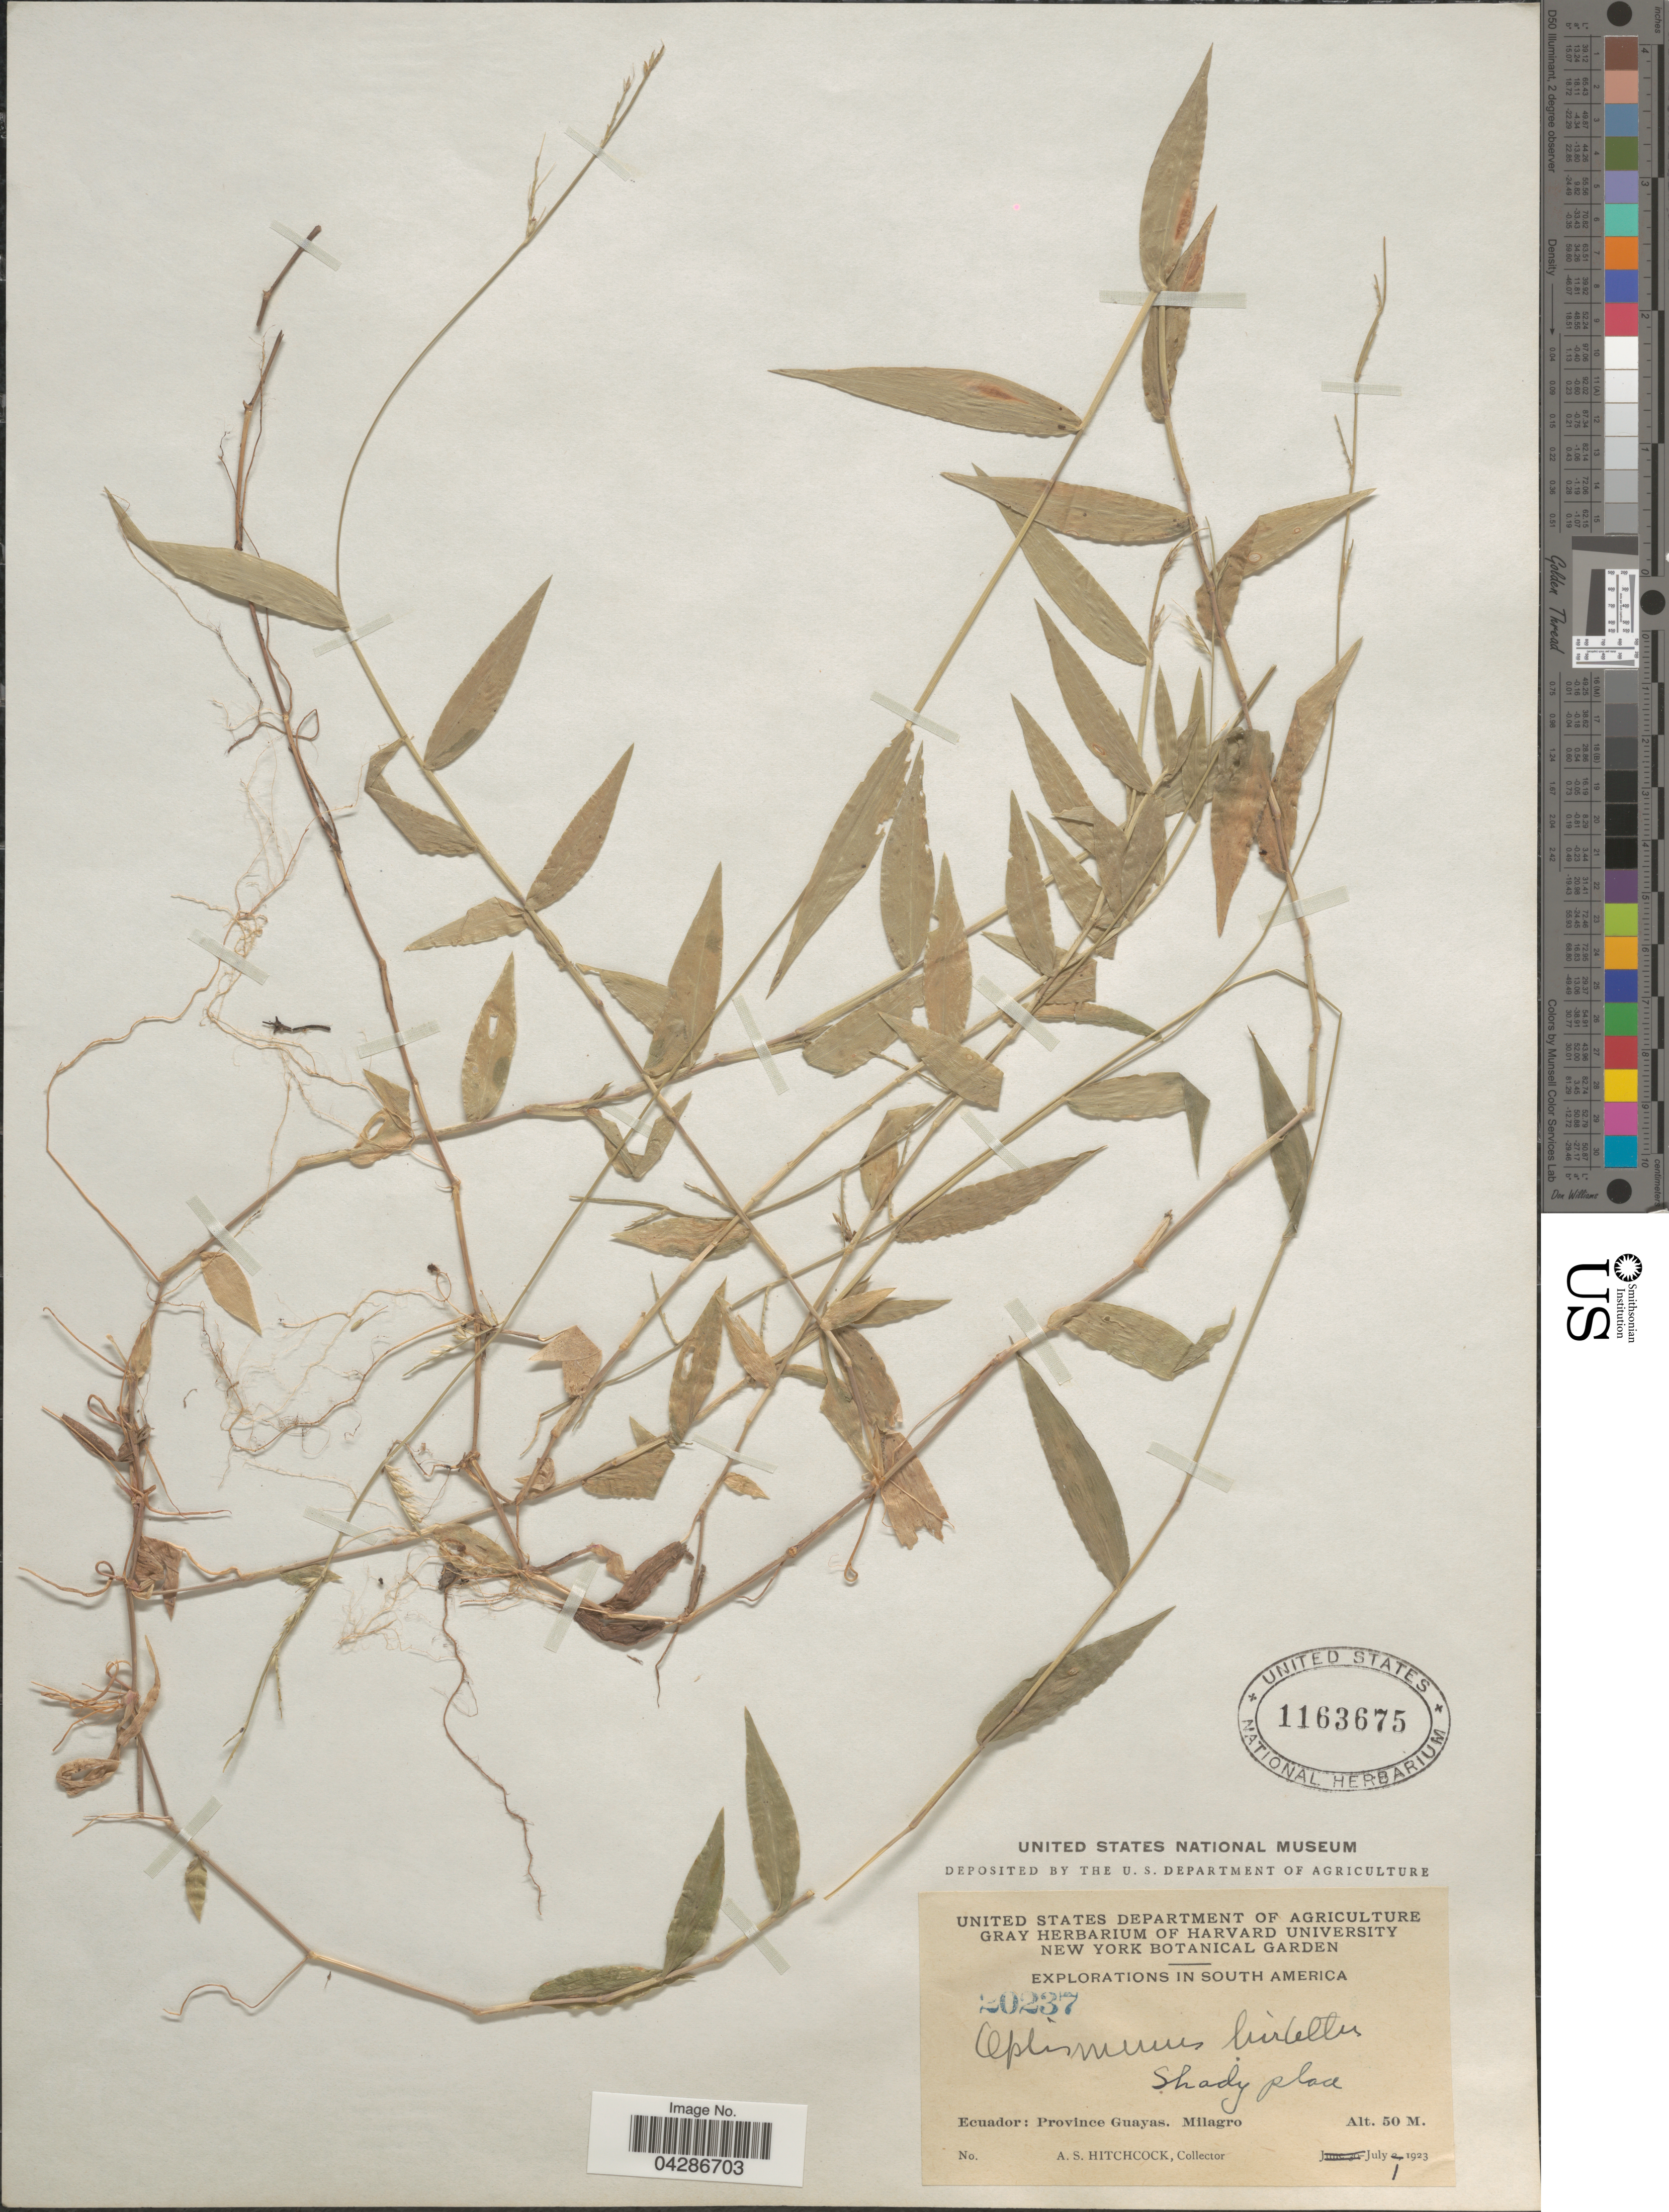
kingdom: Plantae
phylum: Tracheophyta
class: Liliopsida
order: Poales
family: Poaceae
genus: Oplismenus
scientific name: Oplismenus hirtellus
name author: (L.) P. Beauv.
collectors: A. S. Hitchcock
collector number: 20237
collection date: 1923-07-01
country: Ecuador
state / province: Guayas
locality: Explorations in South America. Milagro.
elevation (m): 50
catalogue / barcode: US 1163675